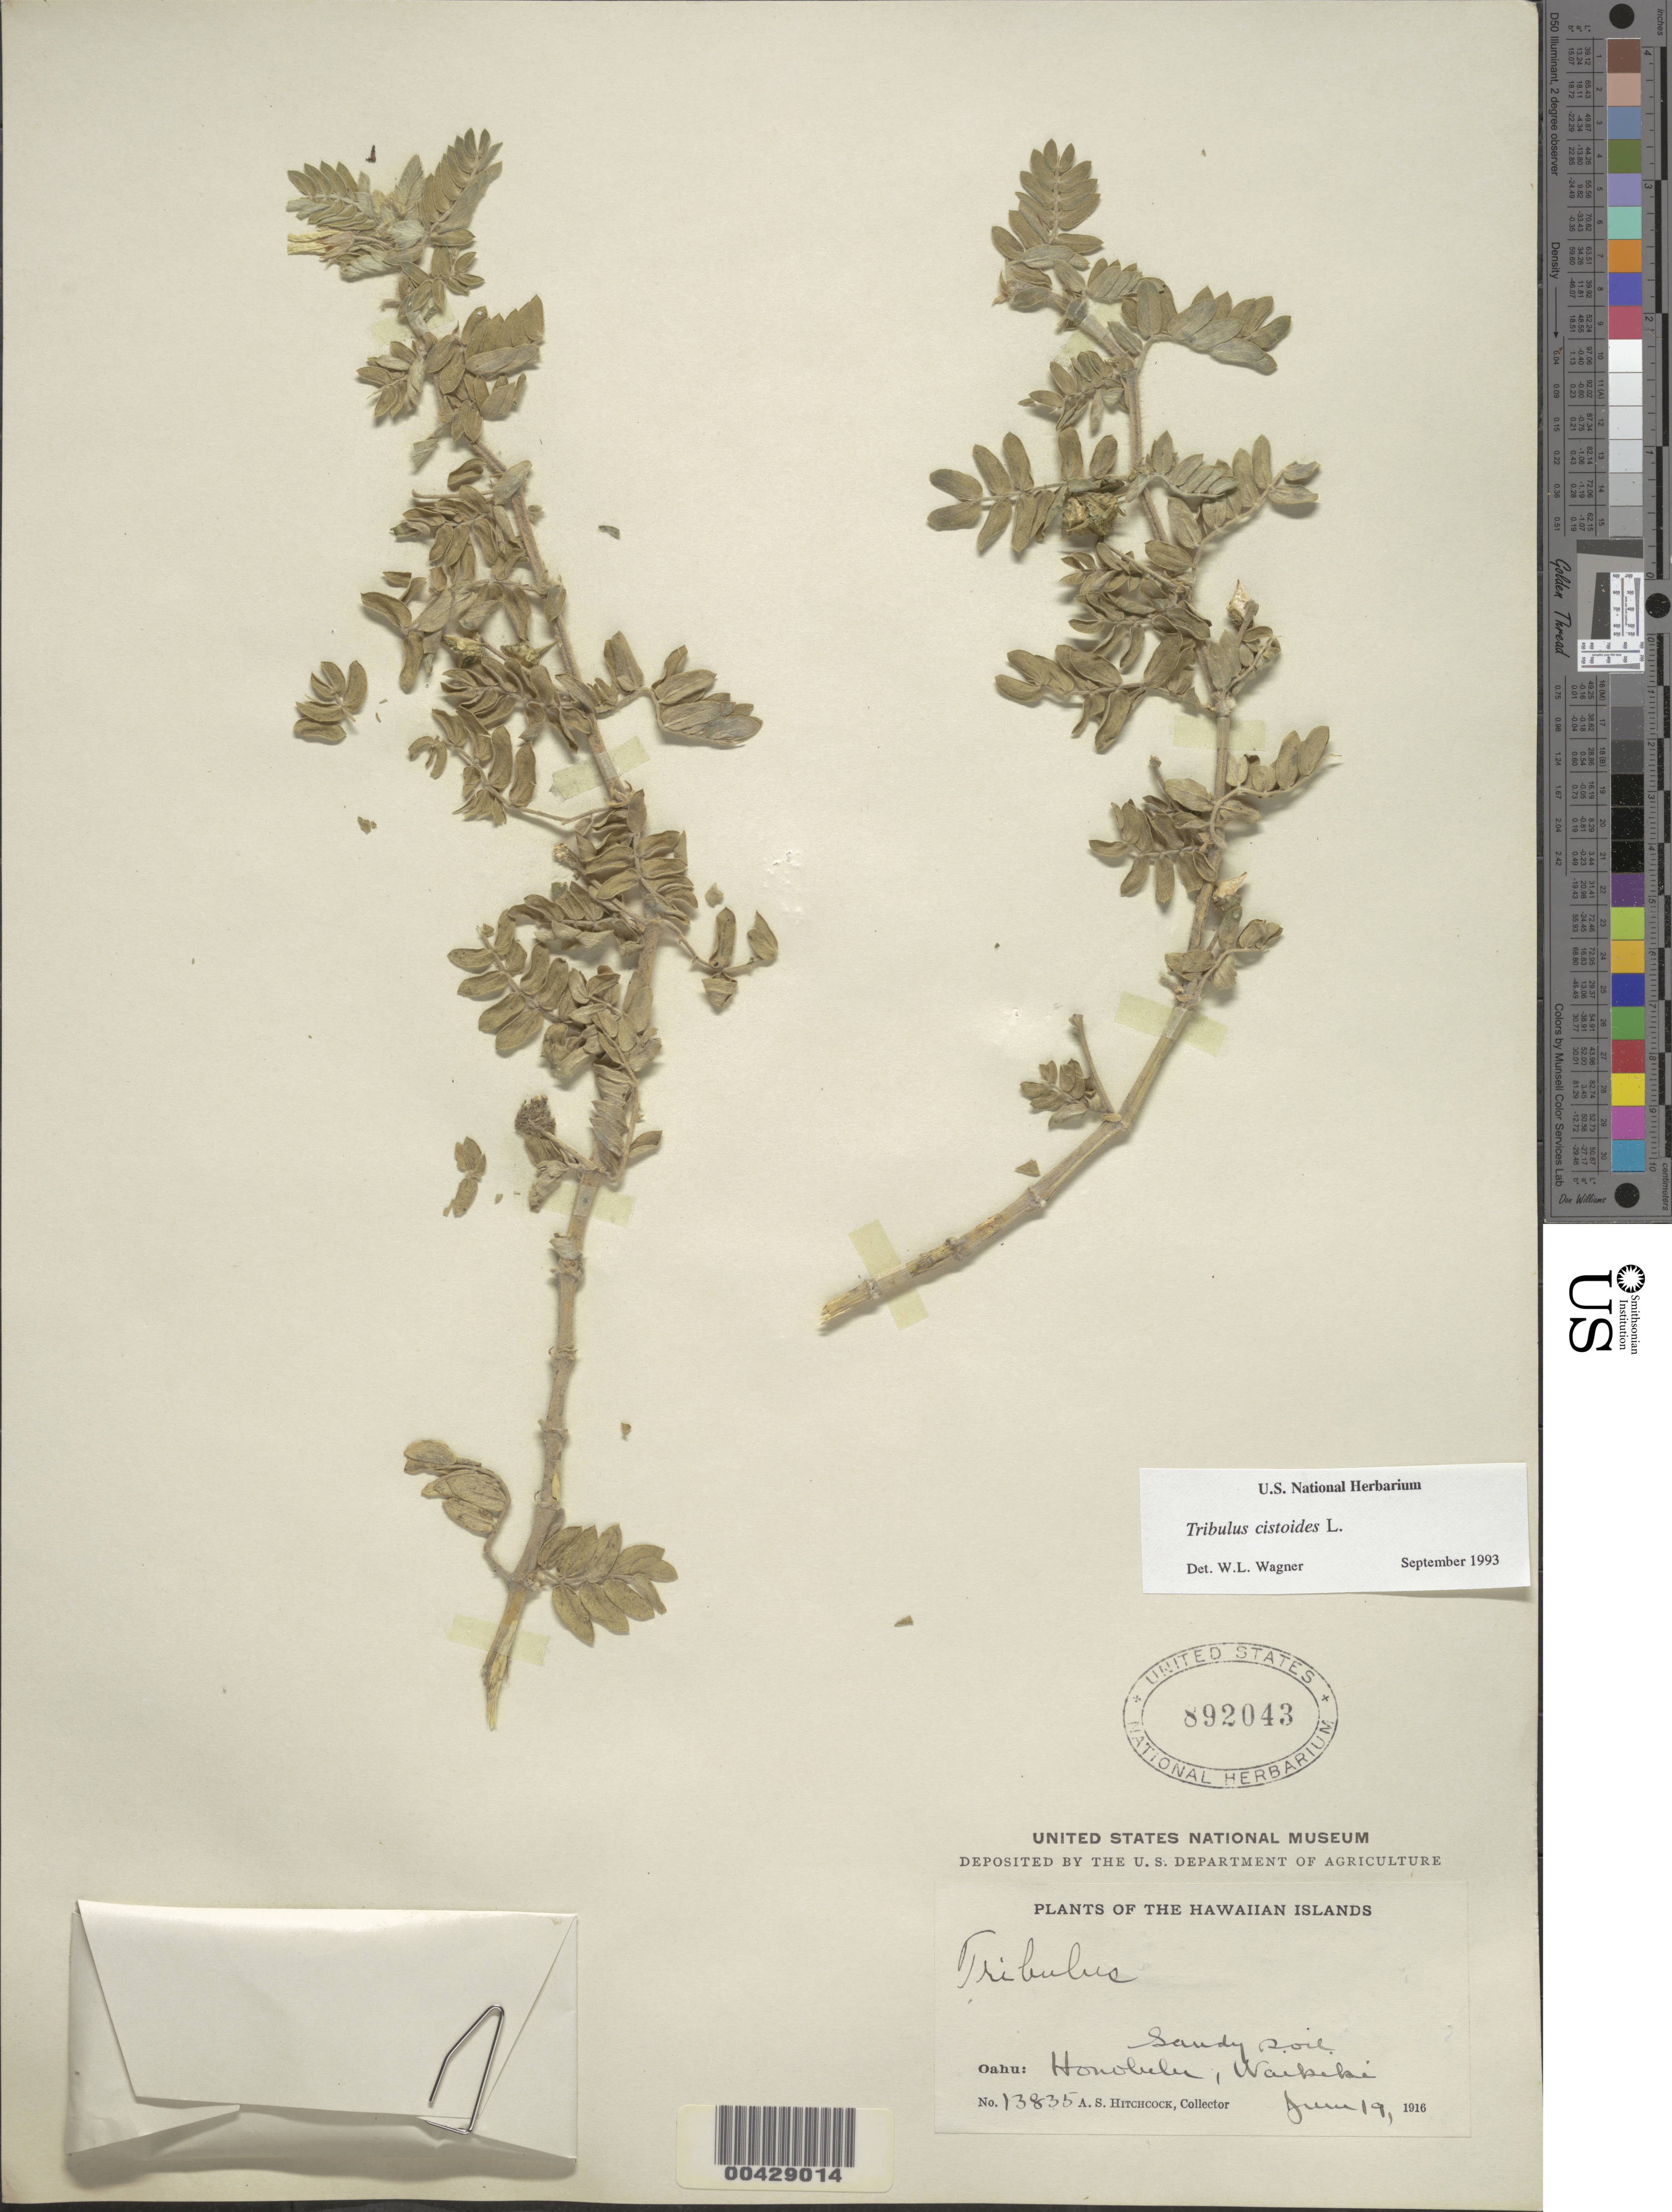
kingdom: Plantae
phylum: Tracheophyta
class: Magnoliopsida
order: Zygophyllales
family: Zygophyllaceae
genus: Tribulus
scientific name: Tribulus cistoides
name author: L.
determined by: Wagner, W. L., (BOT), Smithsonian Institution - National Museum of Natural History (UNITED STATES)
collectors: A. S. Hitchcock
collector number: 13835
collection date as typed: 19 Jun 1916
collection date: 1916-06-19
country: United States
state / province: Hawaii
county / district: Honolulu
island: Oahu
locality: Waikiki, Honolulu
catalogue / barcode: US 892043